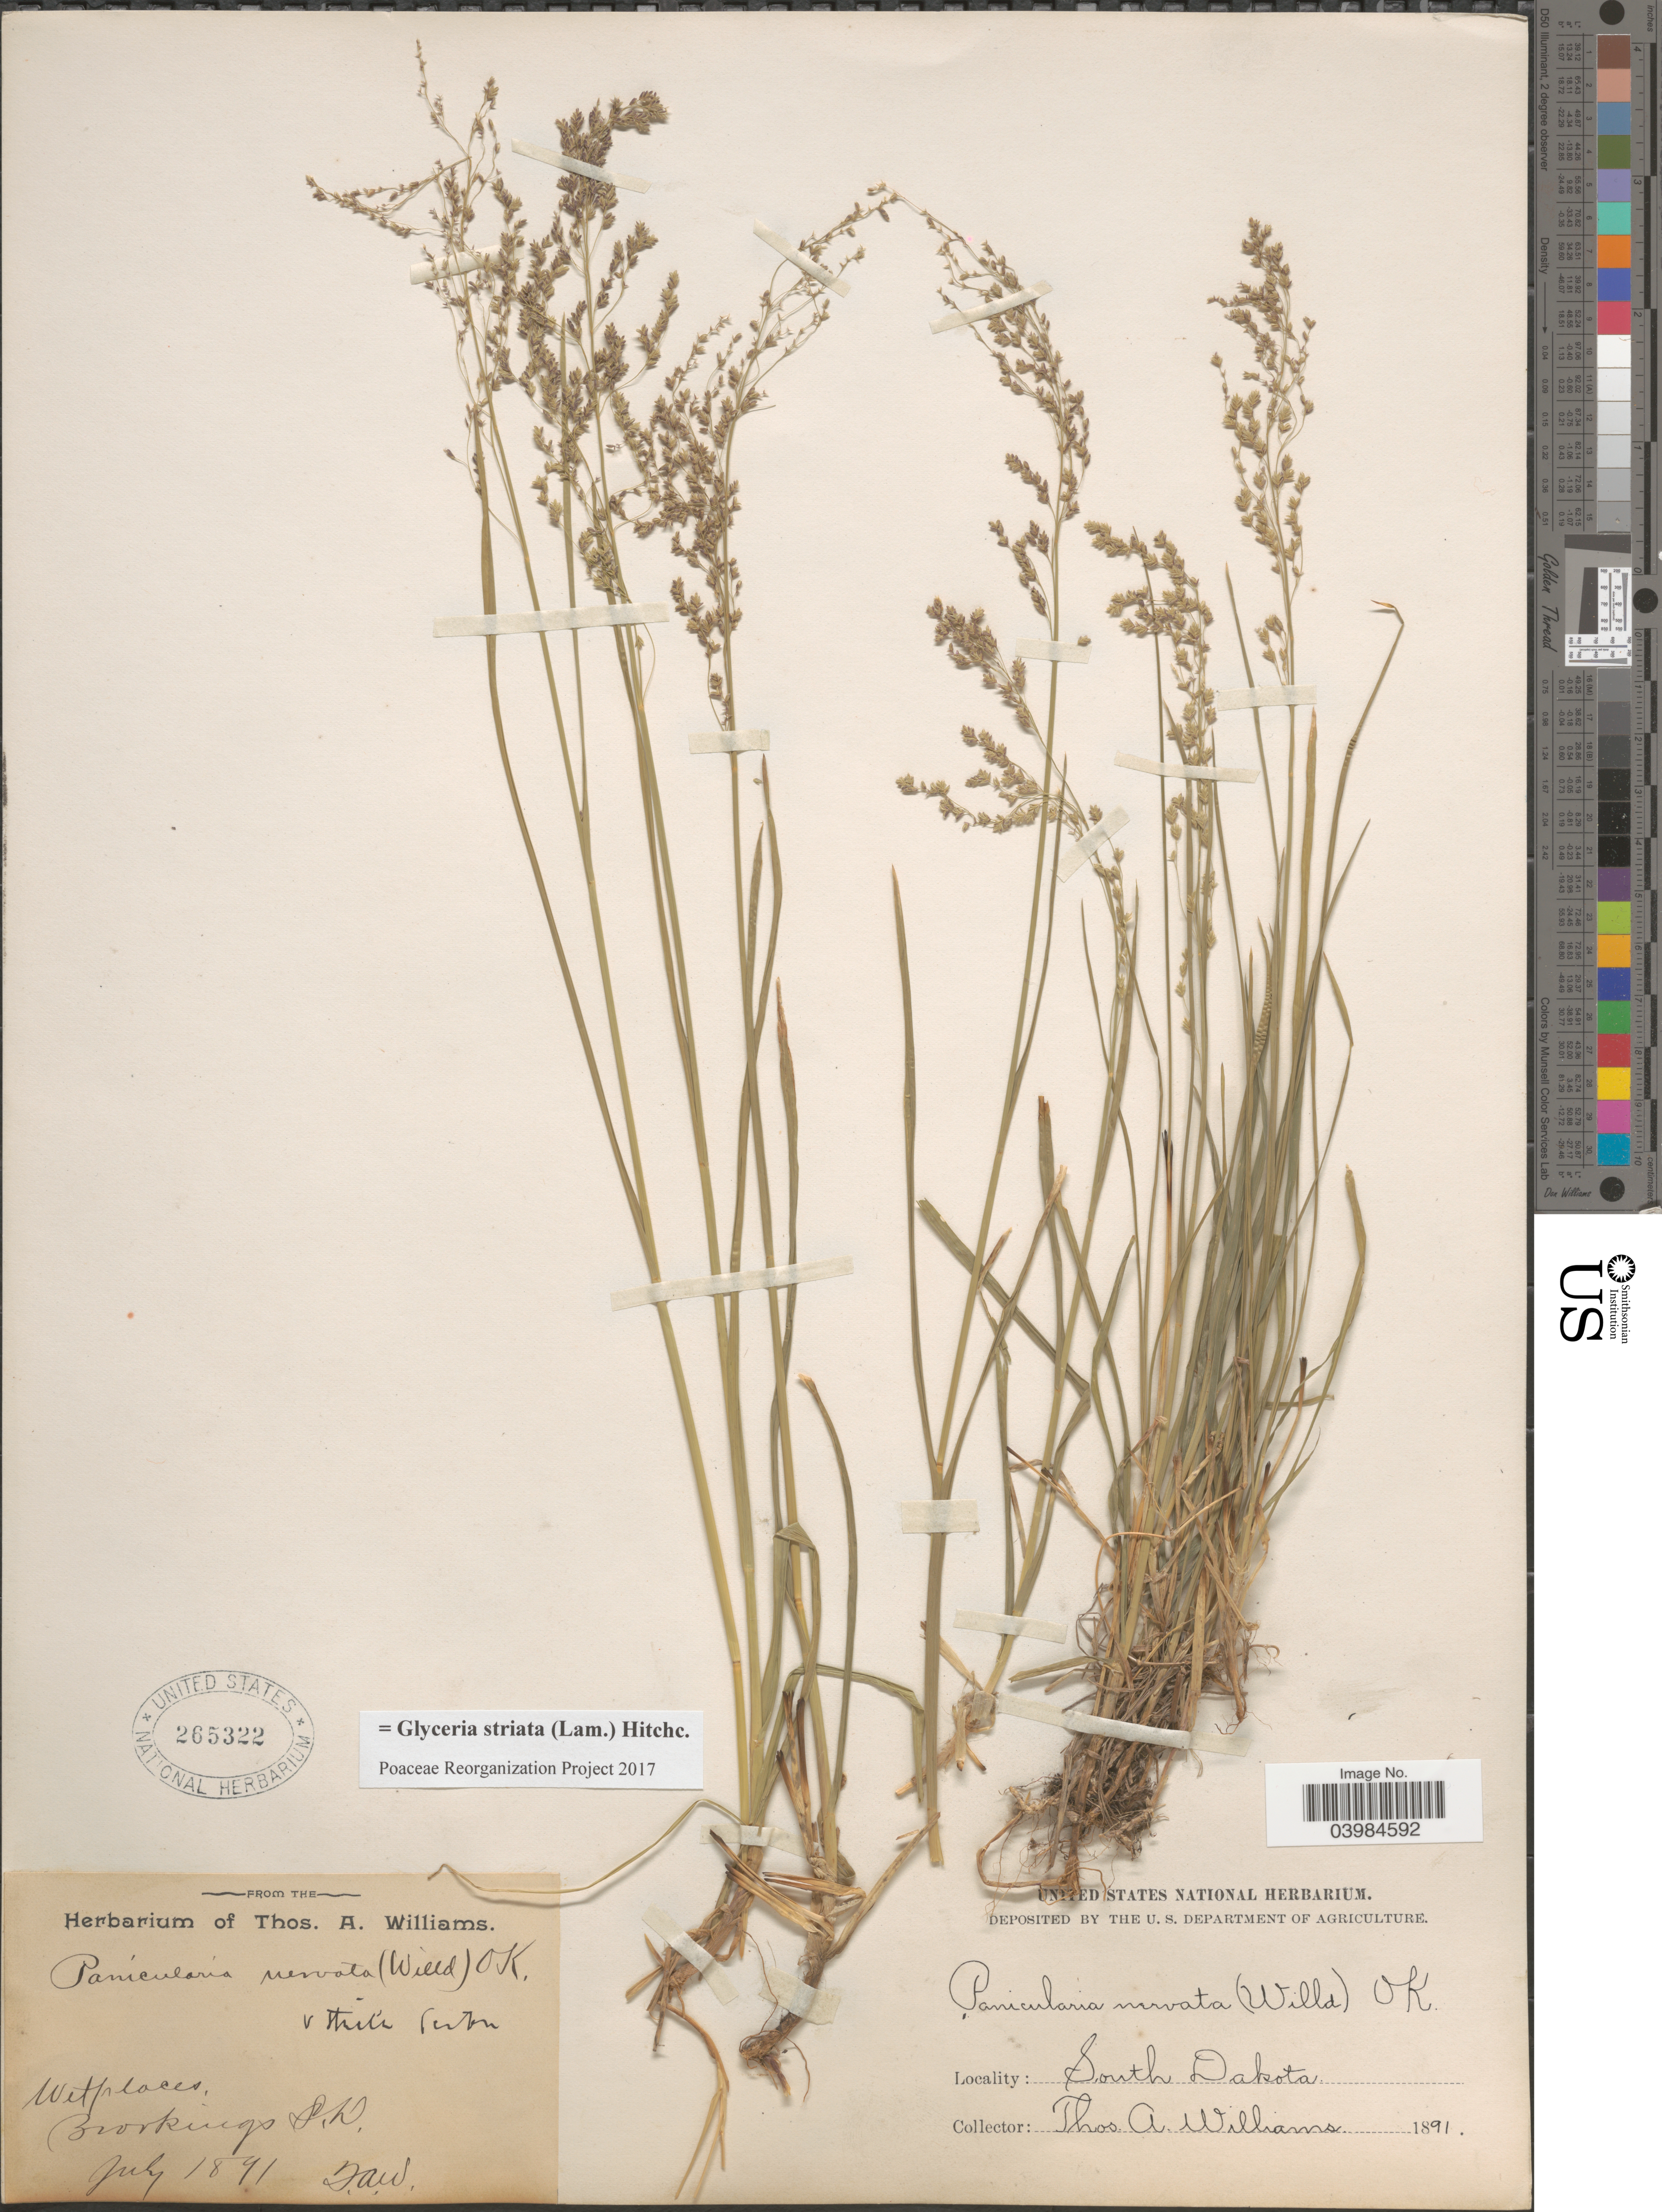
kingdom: Plantae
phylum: Tracheophyta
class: Liliopsida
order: Poales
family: Poaceae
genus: Glyceria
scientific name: Glyceria striata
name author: (Lam.) Hitchc.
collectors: T. A. Williams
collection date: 1891-07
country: United States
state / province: South Dakota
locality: Wet places. Brookings.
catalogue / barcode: US 265322